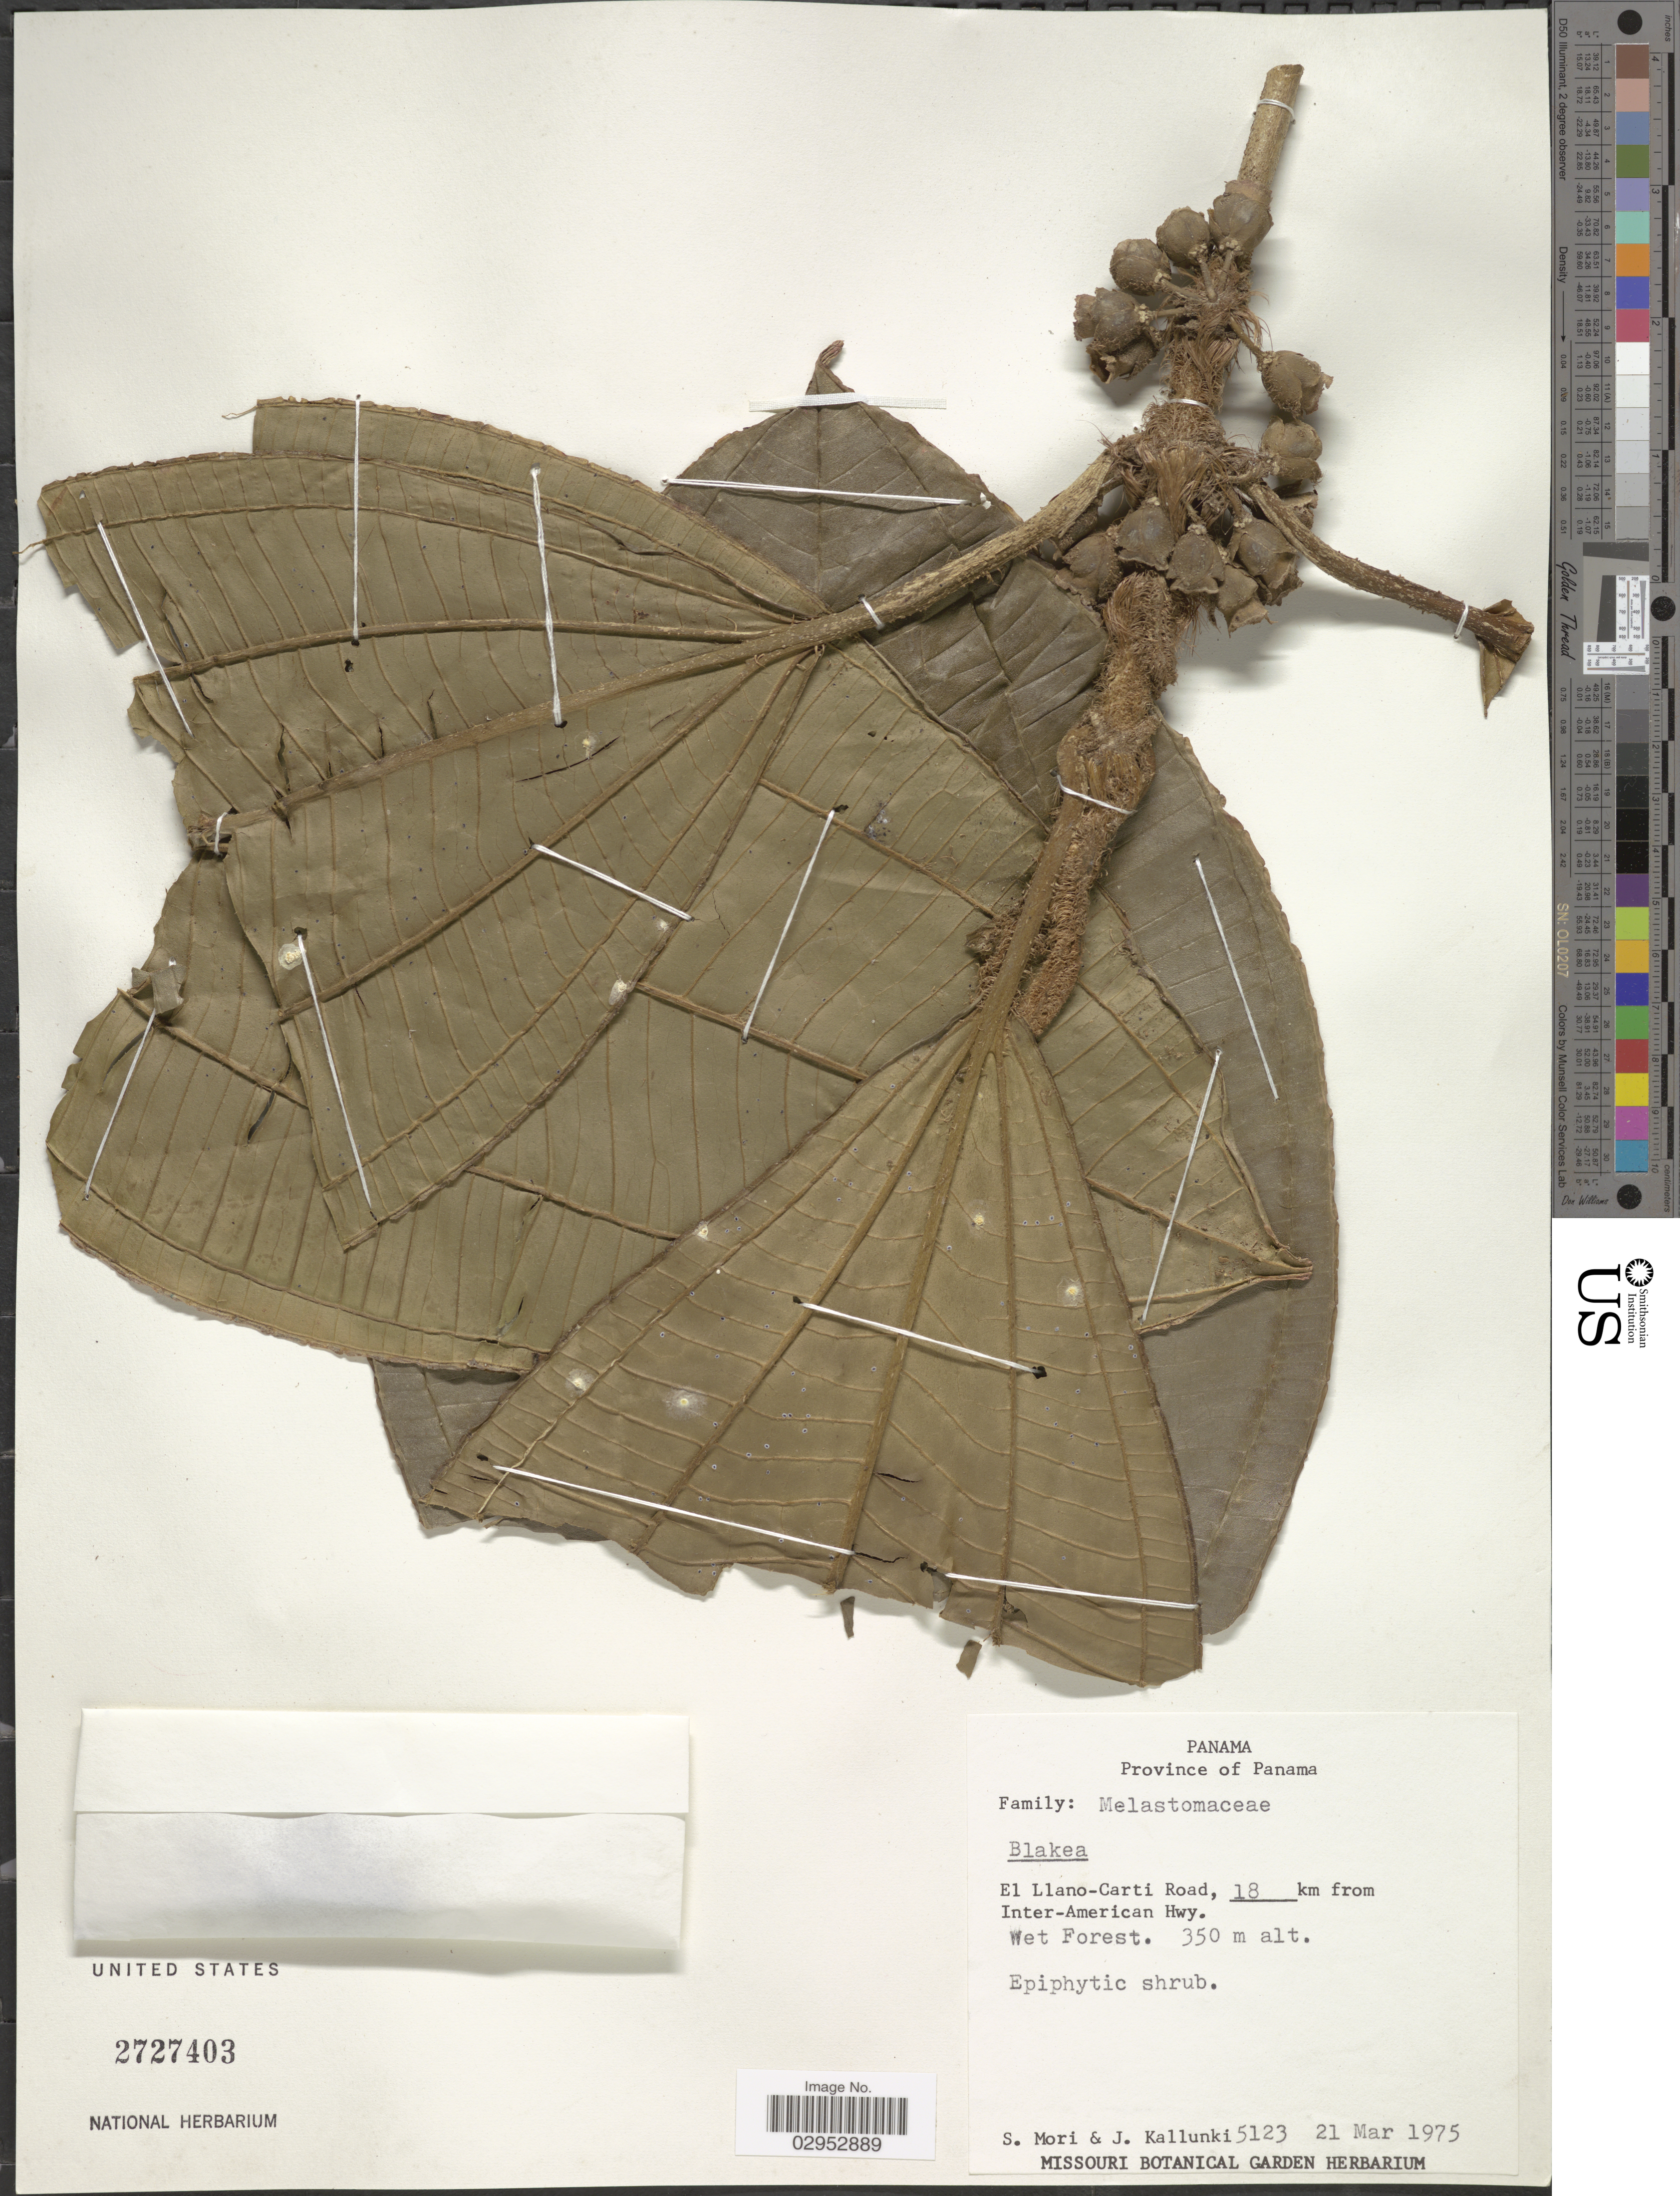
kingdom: Plantae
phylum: Tracheophyta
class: Magnoliopsida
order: Myrtales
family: Melastomataceae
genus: Blakea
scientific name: Blakea sp.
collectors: S. Mori & J. Kallunki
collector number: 5123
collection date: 1975-03-21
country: Panama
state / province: Panamá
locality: El Llano-Carti Road, 18 km from Inter-American Hwy.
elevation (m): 350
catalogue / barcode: US 2727403